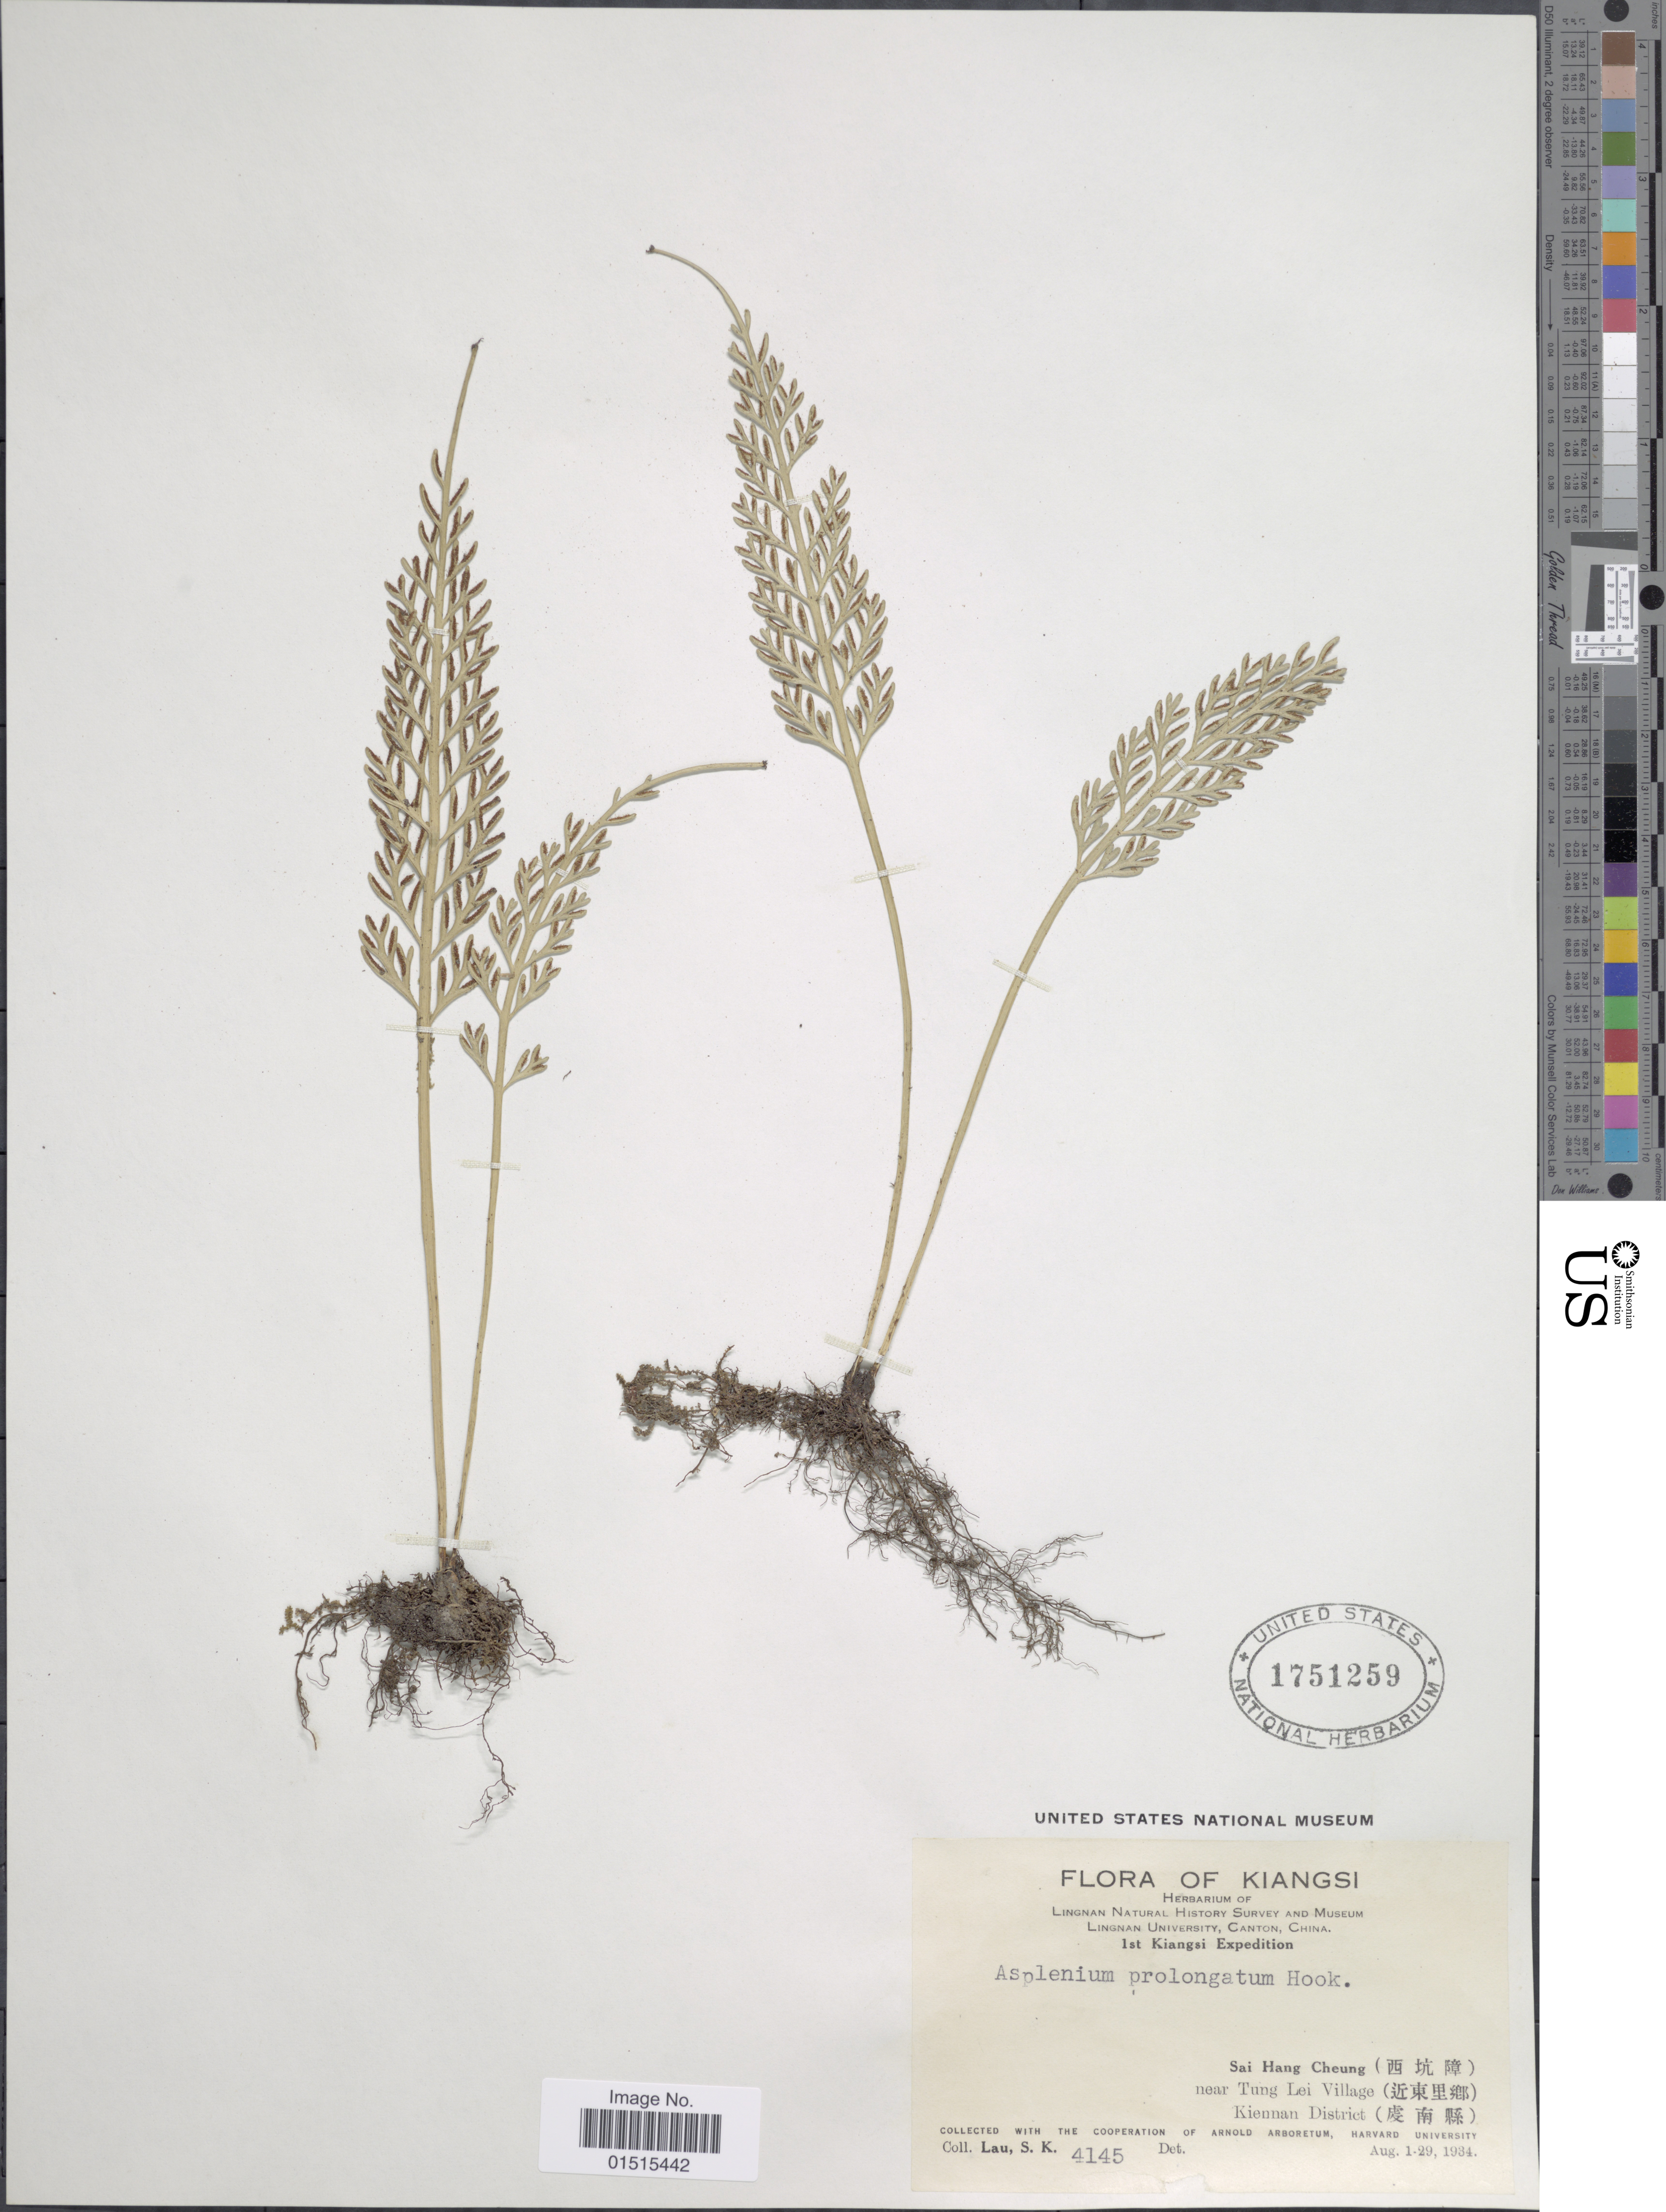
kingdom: Plantae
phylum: Tracheophyta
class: Polypodiopsida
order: Polypodiales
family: Aspleniaceae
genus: Asplenium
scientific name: Asplenium prolongatum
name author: Hook.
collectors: S. K. Lau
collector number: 4145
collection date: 1934-08-01/1934-08-29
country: China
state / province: Jiangxi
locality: Canton, Sai Hang Cheung near Tung Lei Village, Kiennan District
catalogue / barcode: US 1751259